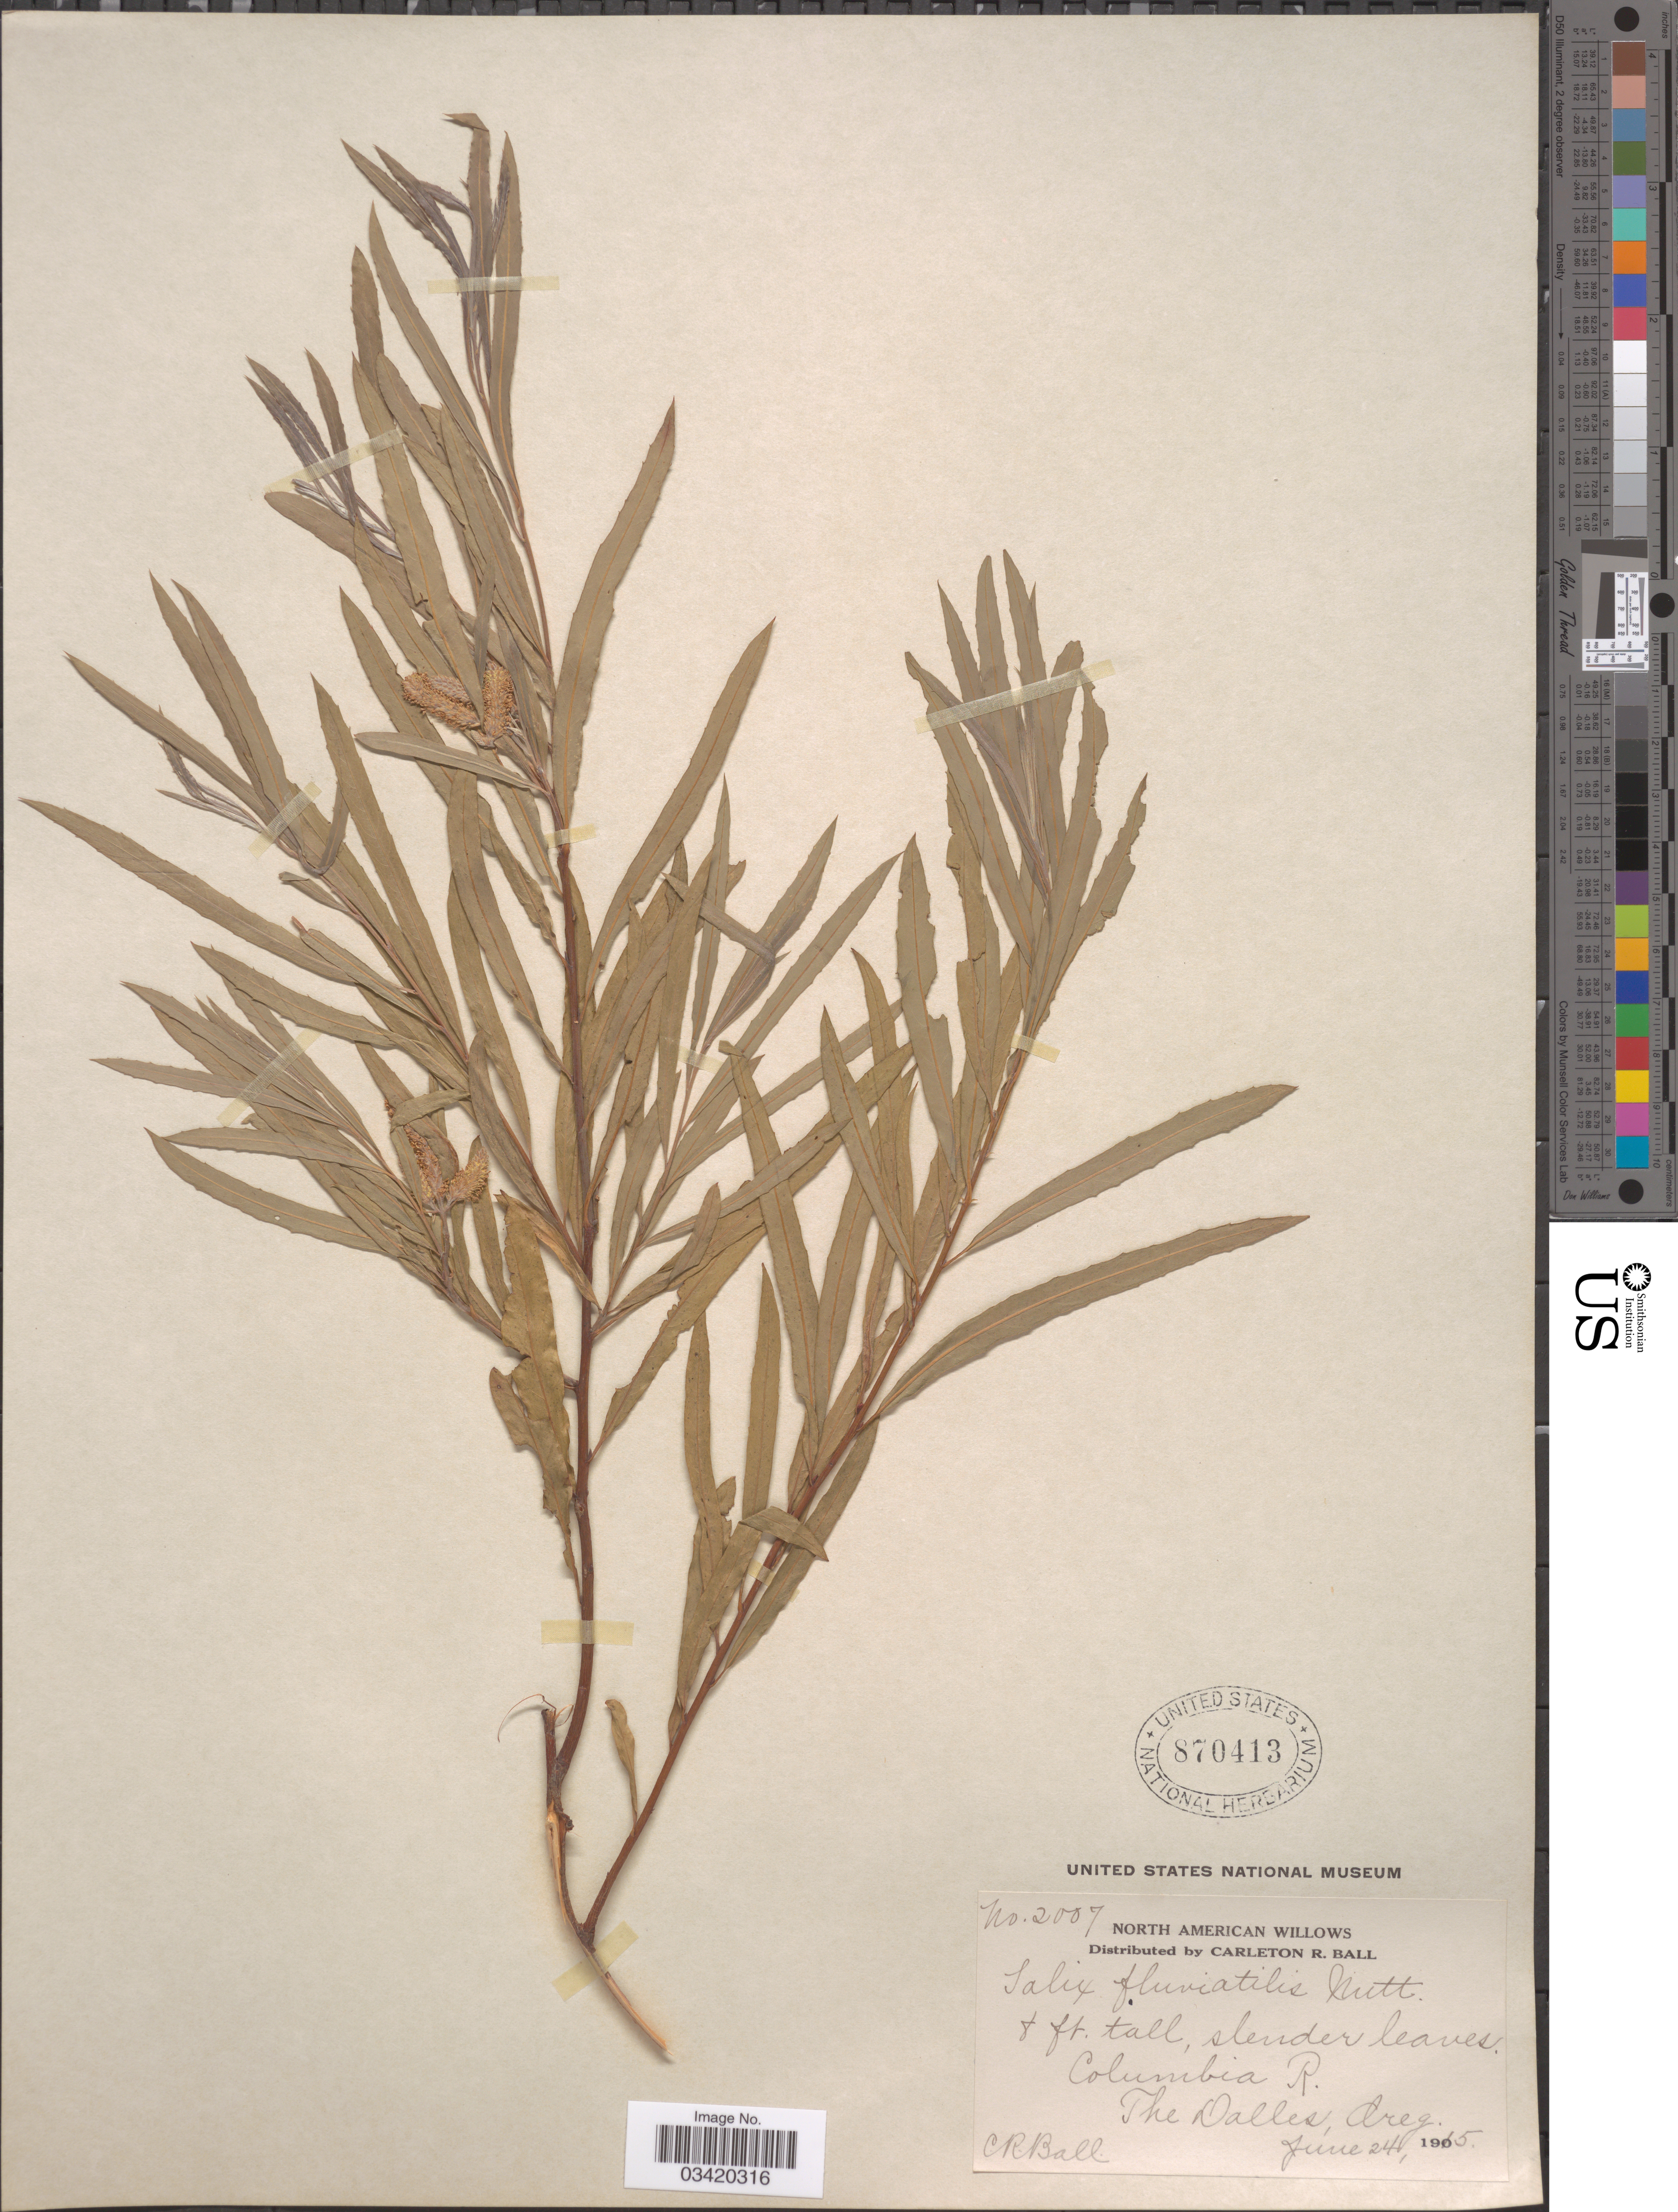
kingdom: Plantae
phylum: Tracheophyta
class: Magnoliopsida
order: Malpighiales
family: Salicaceae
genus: Salix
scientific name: Salix fluviatilis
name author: Nutt.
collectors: C. R. Ball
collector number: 2007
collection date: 1915-06-24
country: United States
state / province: Oregon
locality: Columbia R. The Dalles.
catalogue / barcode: US 870413